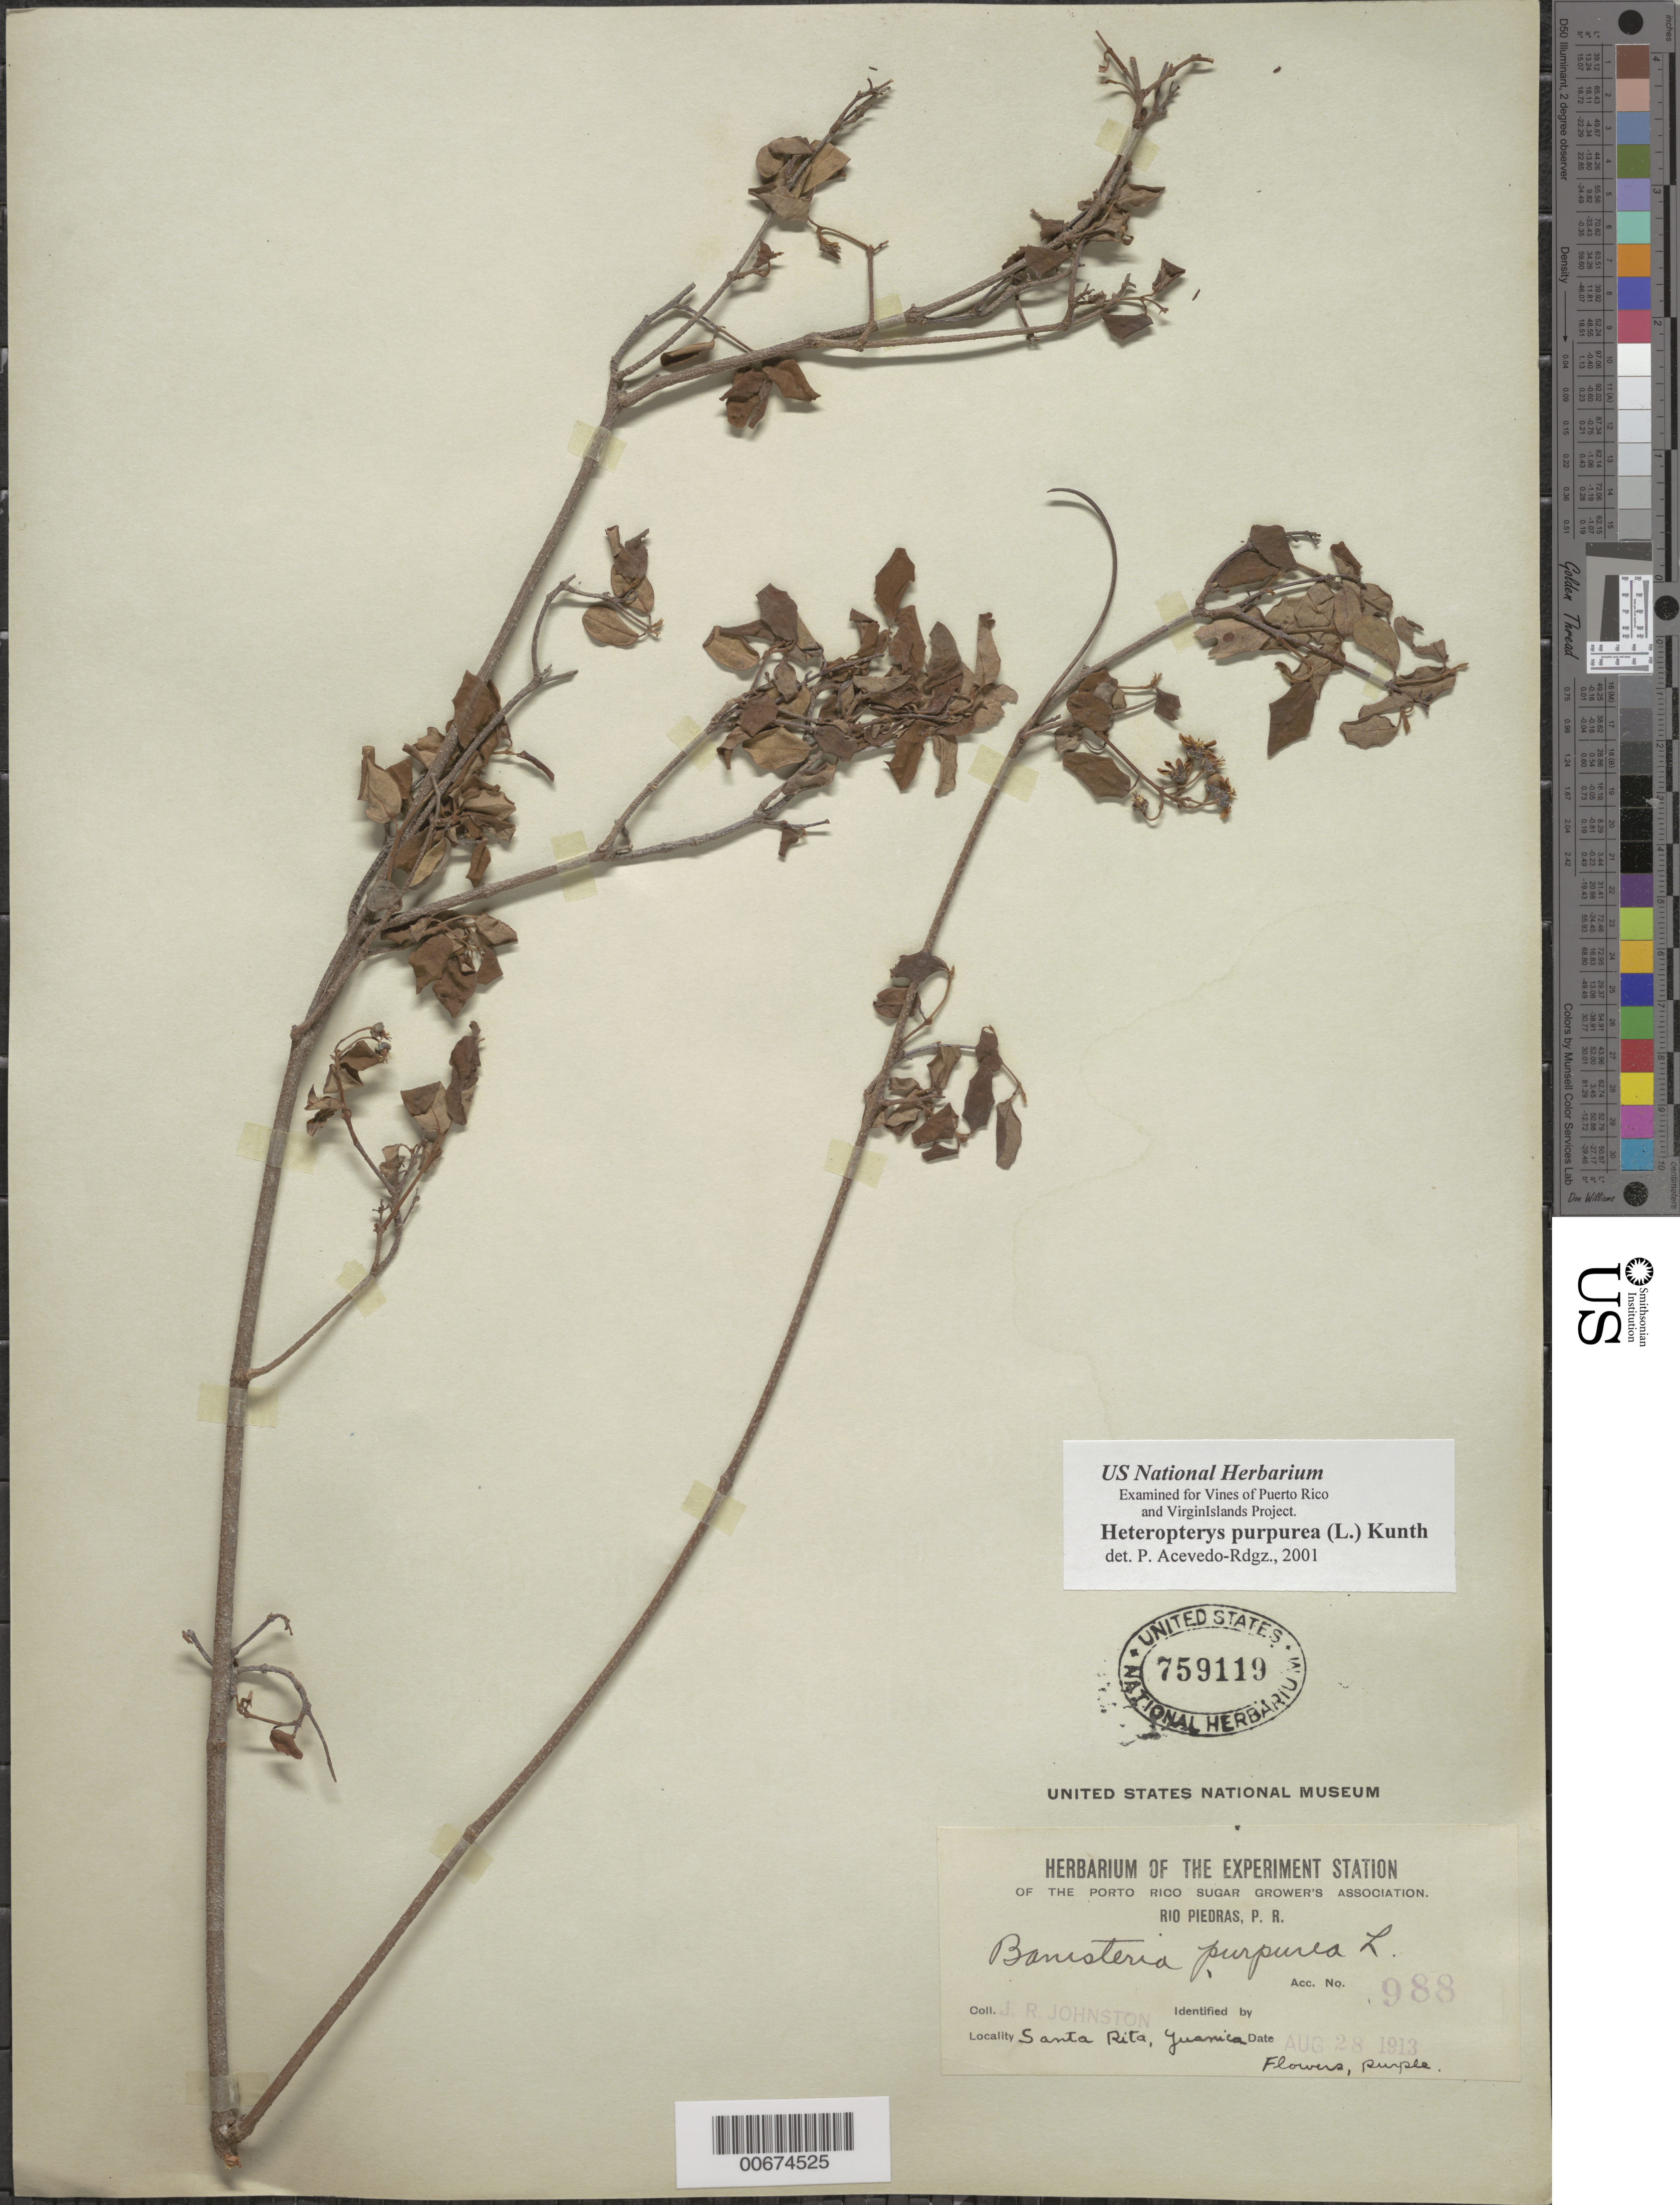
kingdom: Plantae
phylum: Tracheophyta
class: Magnoliopsida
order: Malpighiales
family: Malpighiaceae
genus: Heteropterys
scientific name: Heteropterys purpurea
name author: (L.) Kunth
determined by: Acevedo-Rodríguez, P., (BOT), Smithsonian Institution - National Museum of Natural History (UNITED STATES)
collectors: J. Johnston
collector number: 988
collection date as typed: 28 Aug 1913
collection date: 1913-08-28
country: Puerto Rico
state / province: Ponce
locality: Santa Rita, Guánica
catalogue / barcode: US 759119